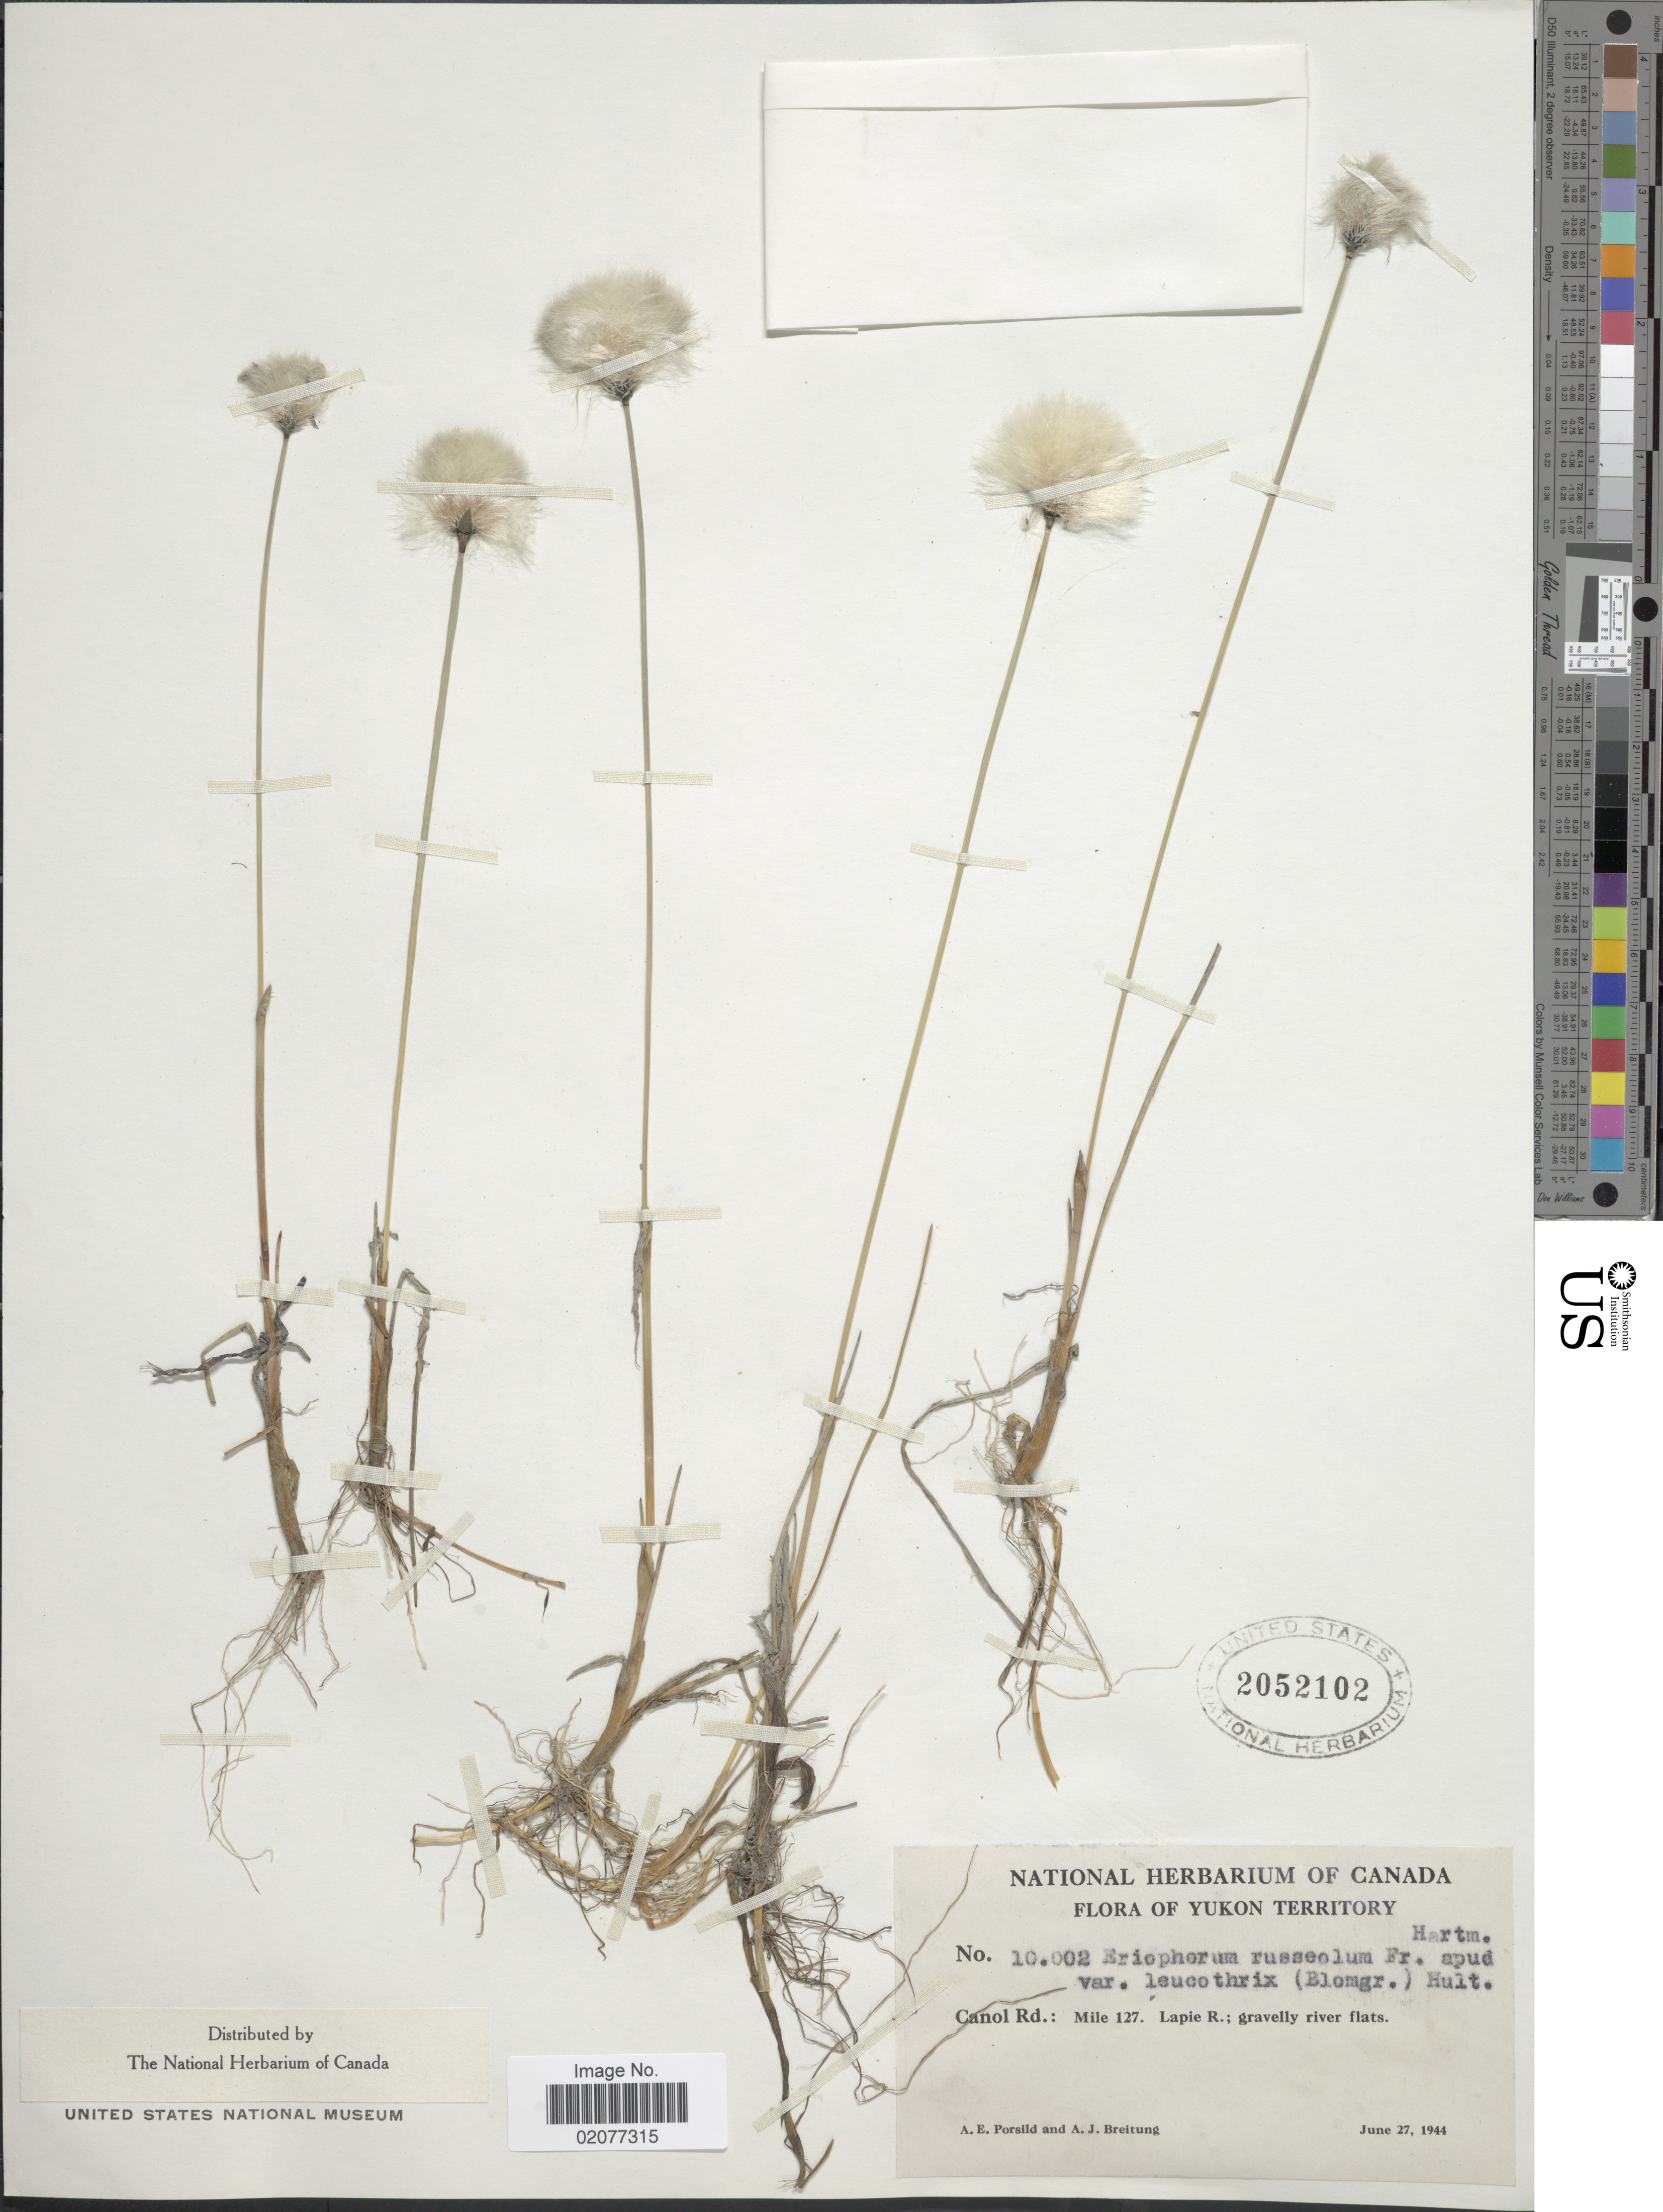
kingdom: Plantae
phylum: Tracheophyta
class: Liliopsida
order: Poales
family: Cyperaceae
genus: Eriophorum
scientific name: Eriophorum chamissonis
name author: C.A. Mey.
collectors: A. E. Porsild & A. Breitung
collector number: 10002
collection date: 1944-06-27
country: Canada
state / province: Yukon Territory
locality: Yukon Territory. Canol Rd.: Mile 127 Lapie R., gravelly river flats.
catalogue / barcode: US 2052102